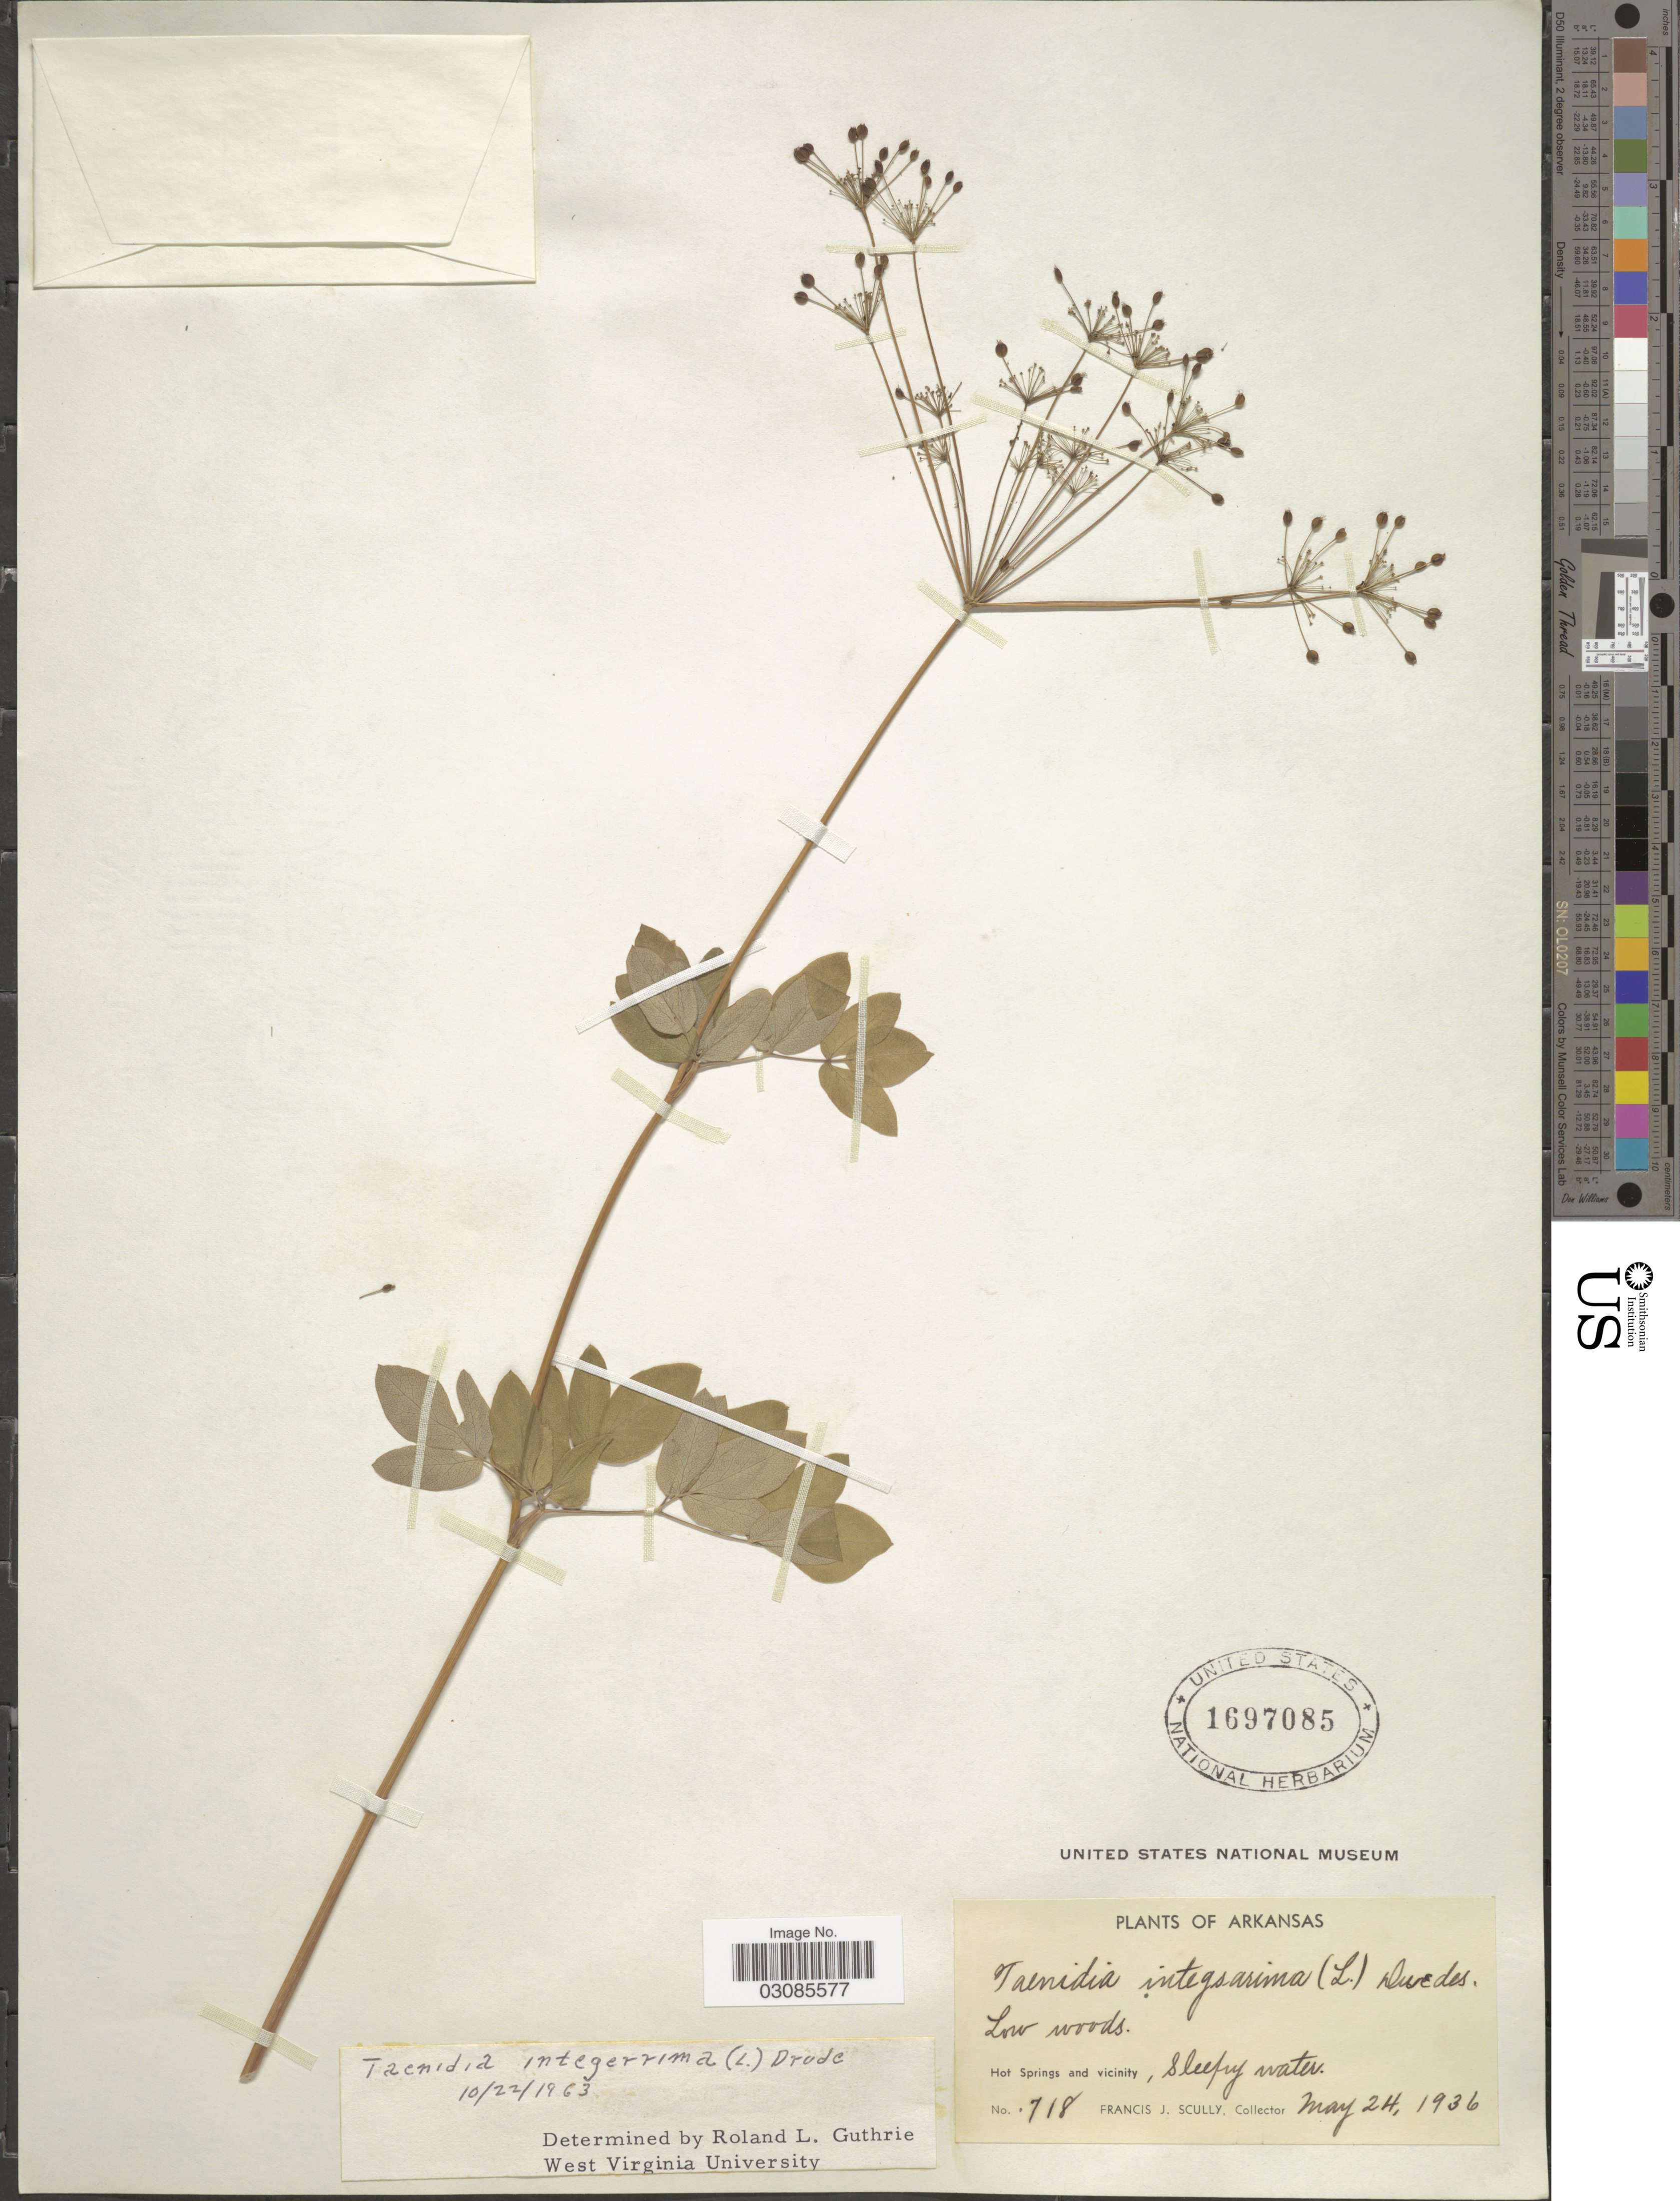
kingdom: Plantae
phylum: Tracheophyta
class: Magnoliopsida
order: Apiales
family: Apiaceae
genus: Taenidia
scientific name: Taenidia integerrima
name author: (L.) Drude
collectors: F. J. Scully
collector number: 718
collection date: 1936-05-24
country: United States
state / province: Arkansas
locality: Hot Springs and vicinity, sleepy water.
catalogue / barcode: US 1697085